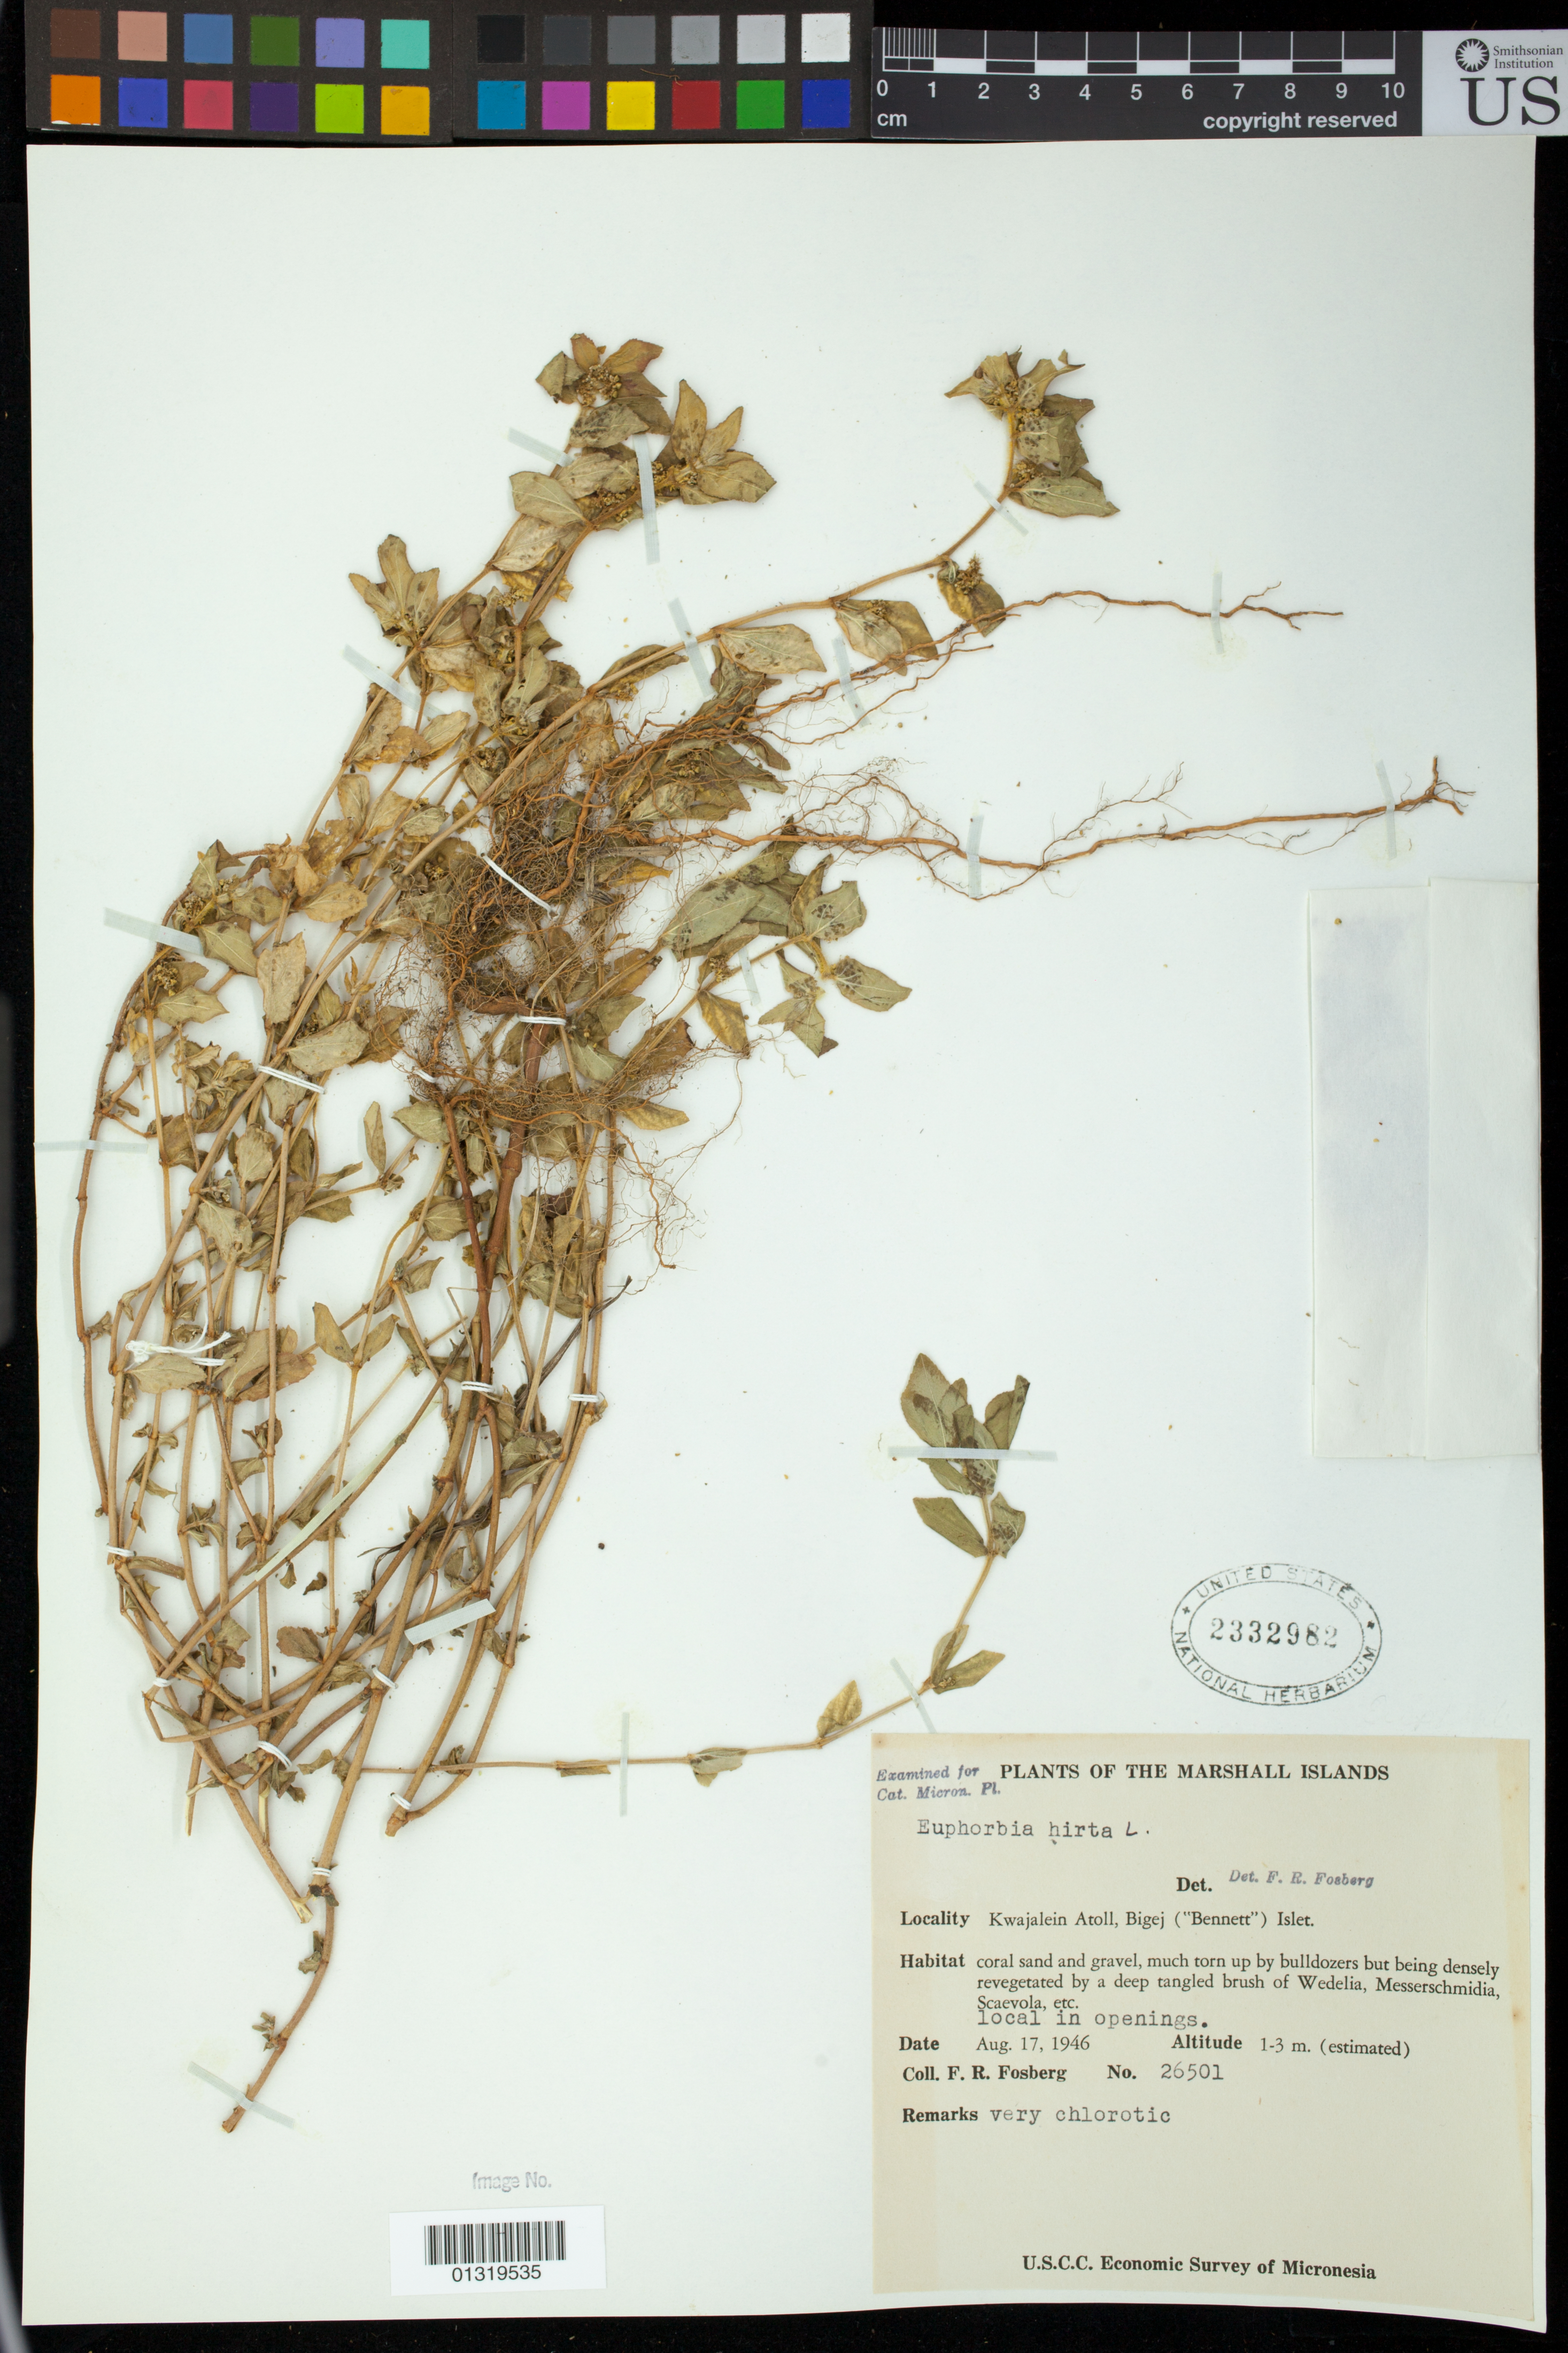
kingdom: Plantae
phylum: Tracheophyta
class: Magnoliopsida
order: Malpighiales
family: Euphorbiaceae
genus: Euphorbia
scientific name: Euphorbia hirta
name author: L.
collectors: F. R. Fosberg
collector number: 26501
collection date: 1946-08-17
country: Marshall Islands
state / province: Kwajalein Atoll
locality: Bigej ("Bennett") Islet.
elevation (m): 1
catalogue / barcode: US 2332982